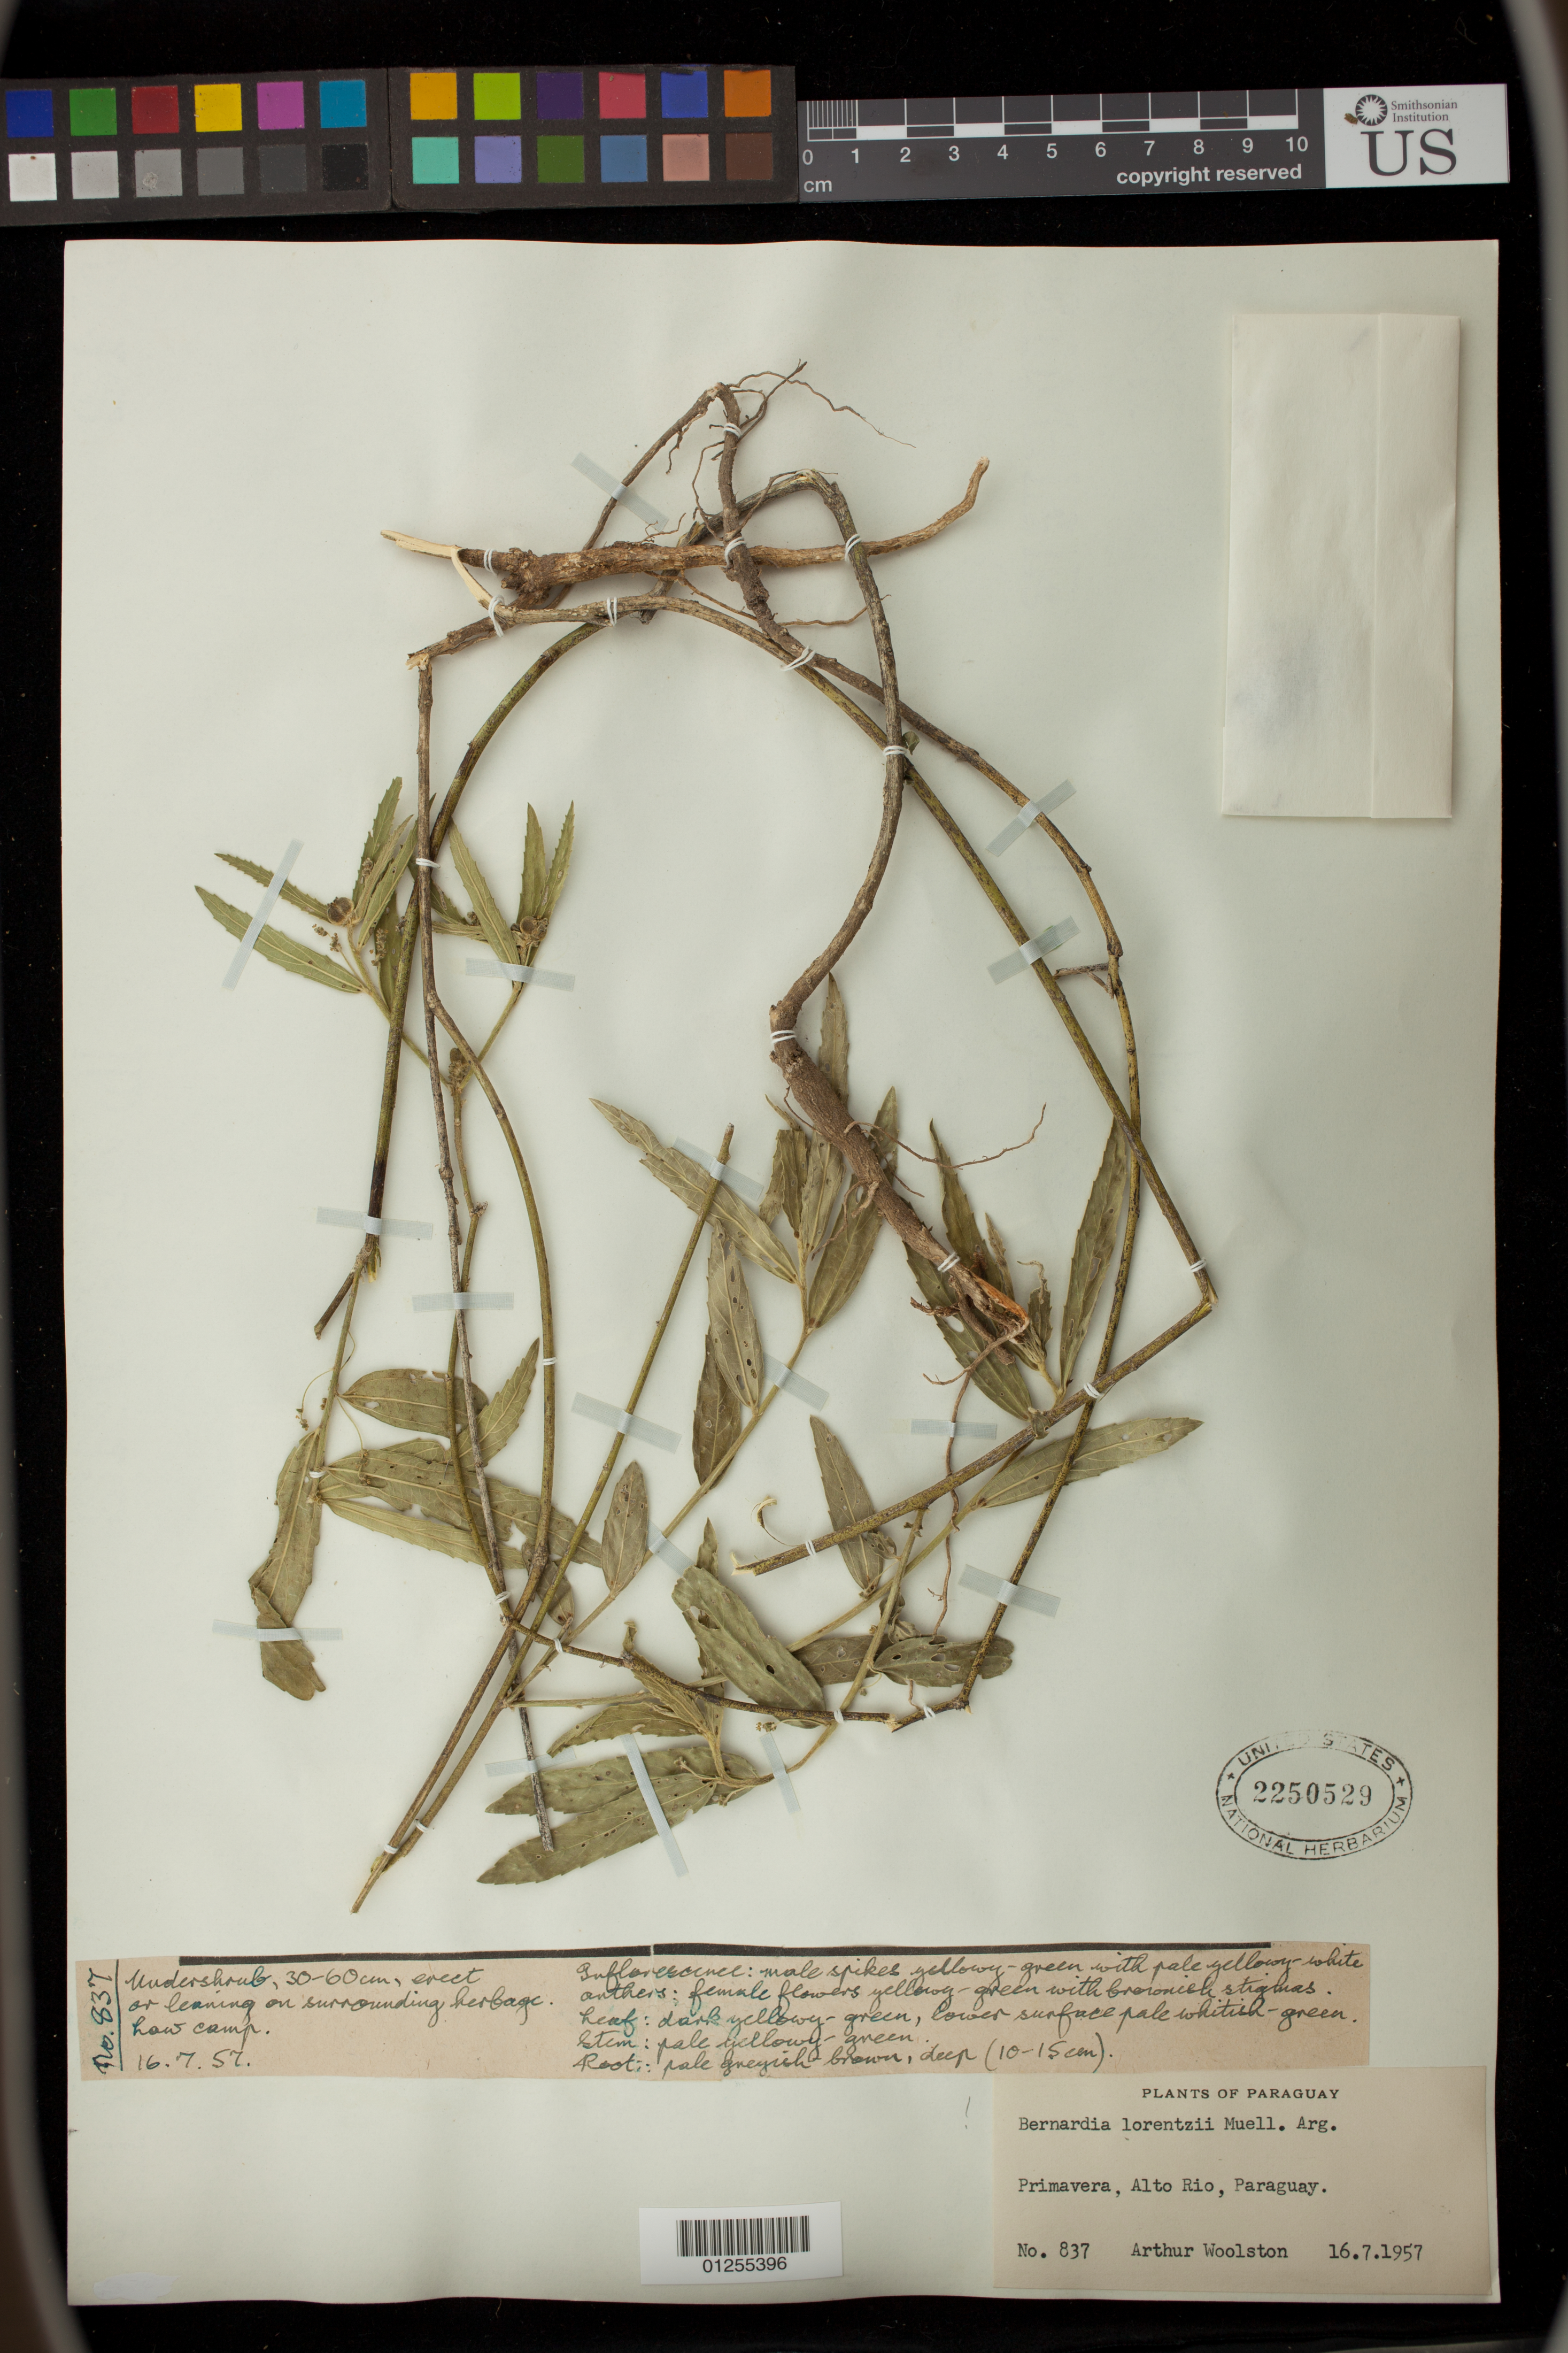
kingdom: Plantae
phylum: Tracheophyta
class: Magnoliopsida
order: Malpighiales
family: Euphorbiaceae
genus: Bernardia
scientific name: Bernardia lorentzii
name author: Müll. Arg.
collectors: A. L. Woolston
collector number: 837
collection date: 1957-07-16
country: Paraguay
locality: Primavera, Alto Rio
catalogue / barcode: US 2250529